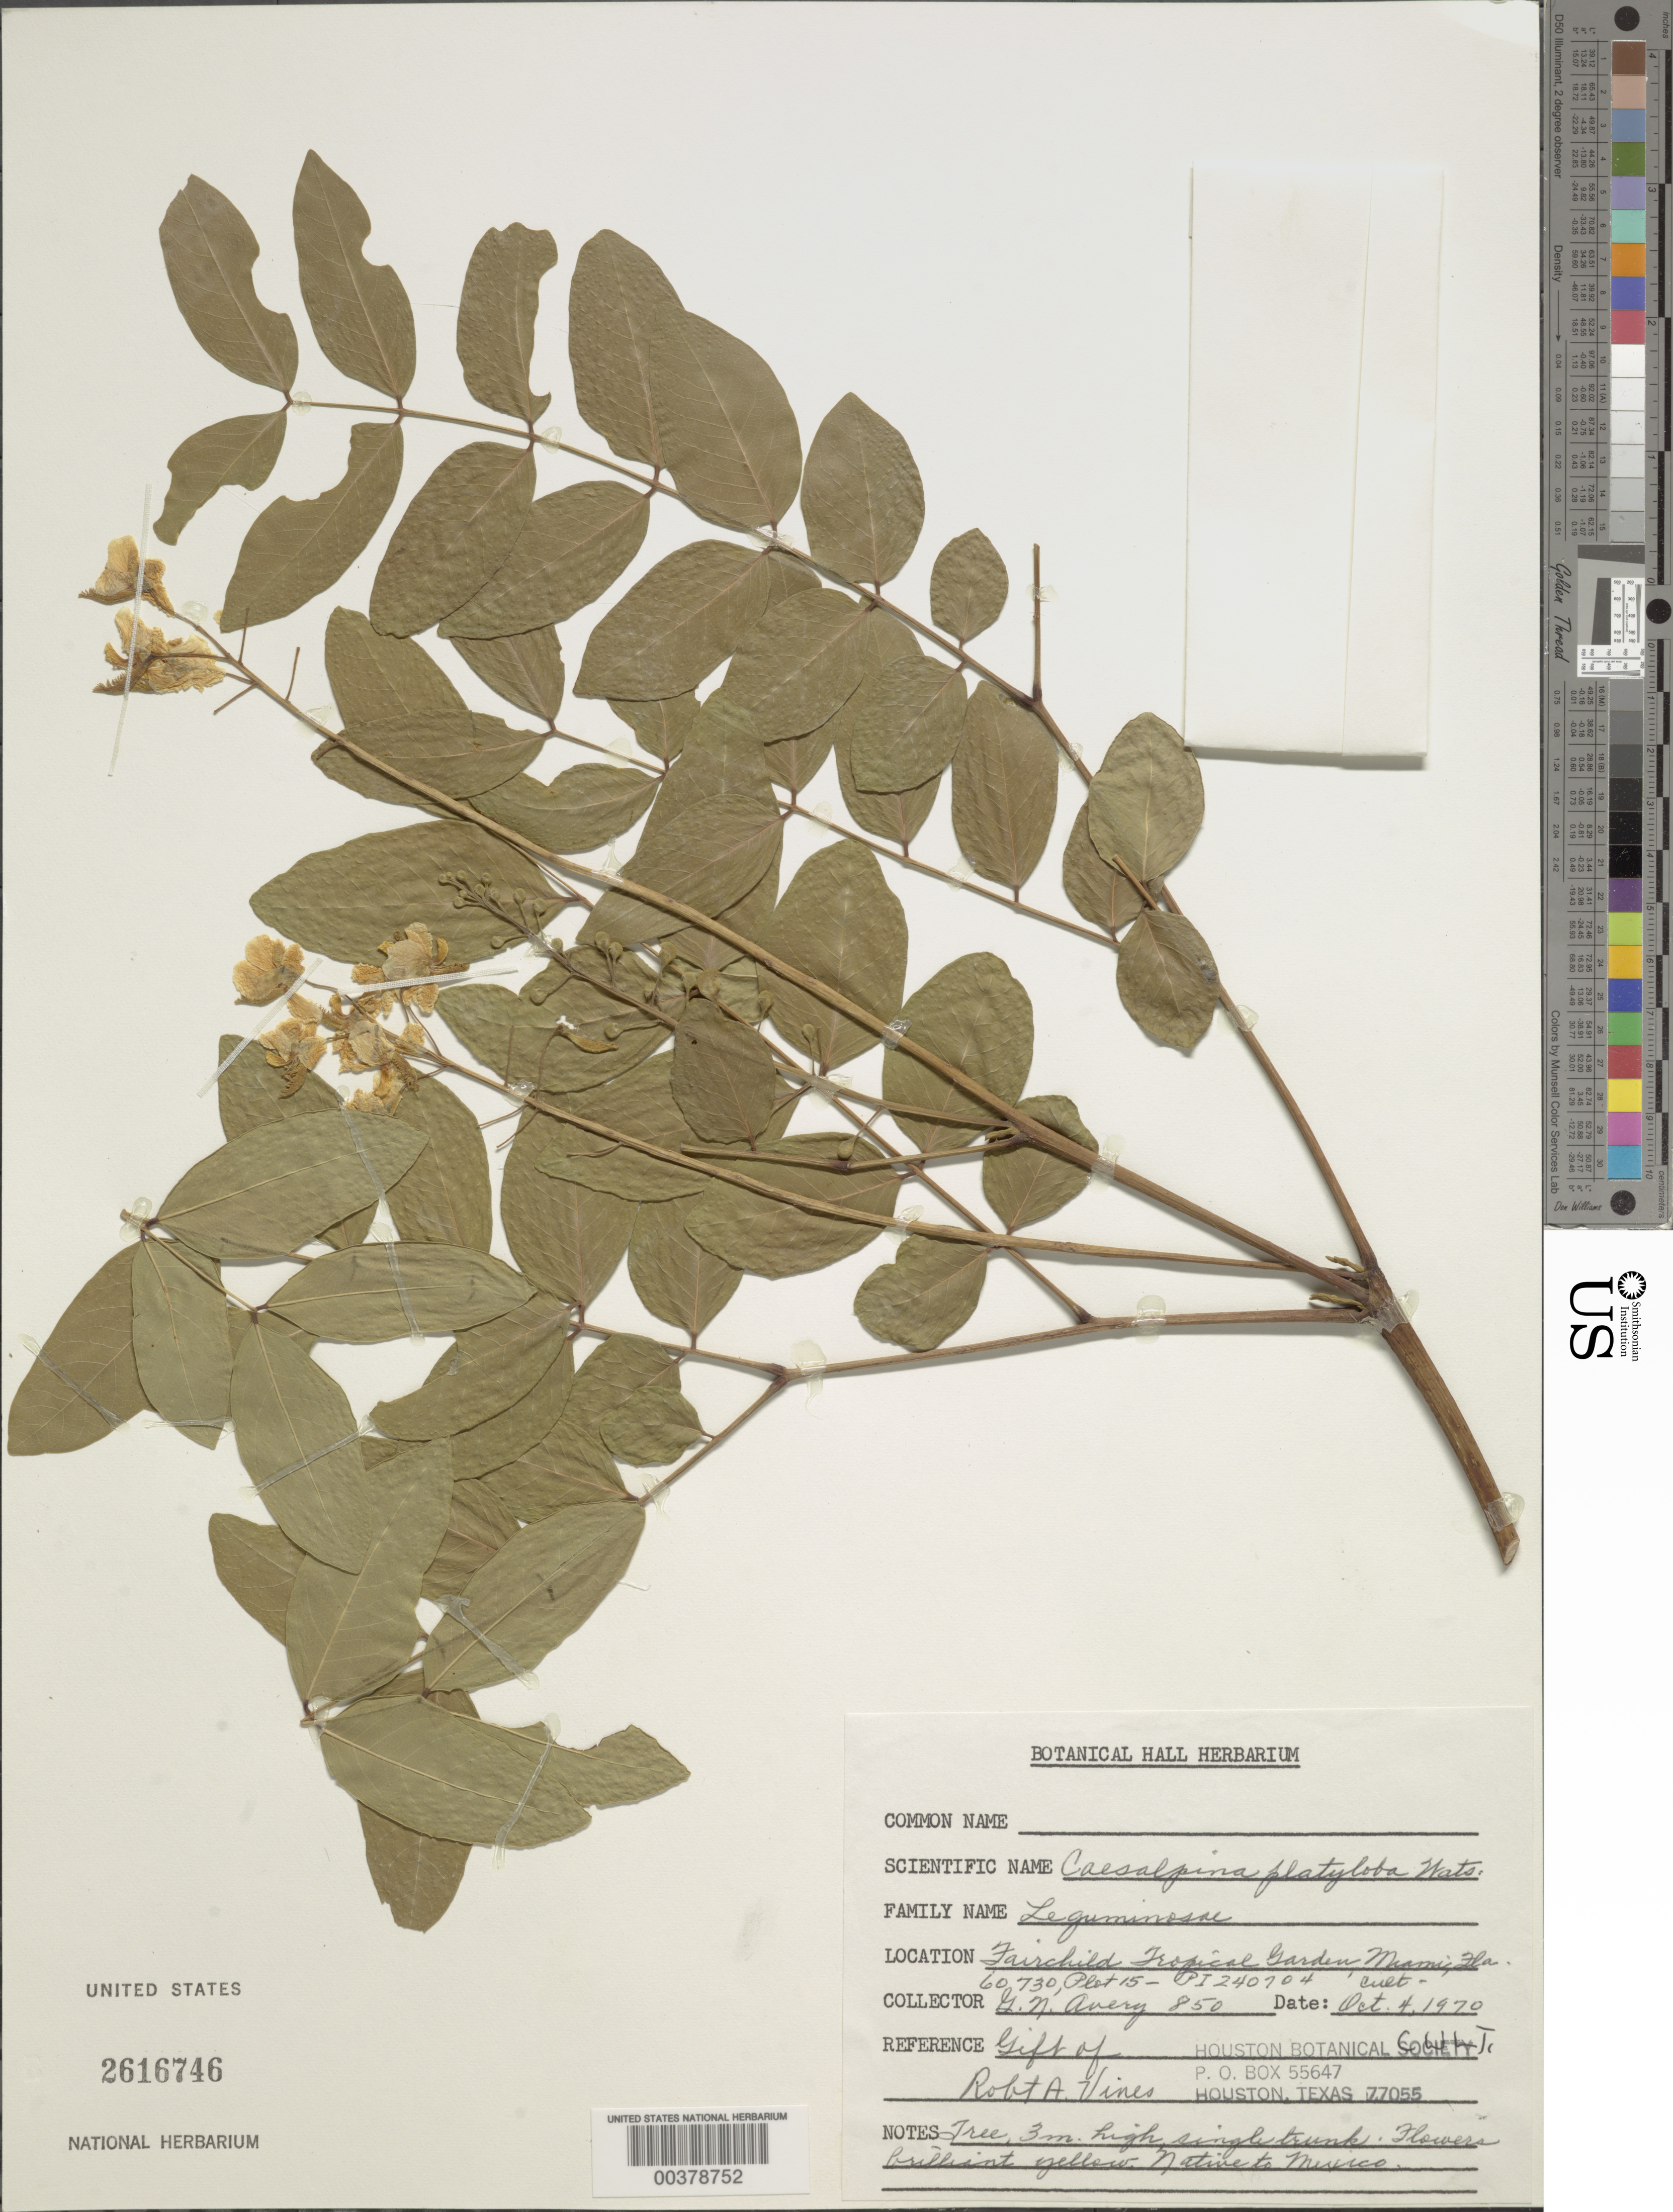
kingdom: Plantae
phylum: Tracheophyta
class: Magnoliopsida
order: Fabales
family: Fabaceae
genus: Coulteria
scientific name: Coulteria platyloba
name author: (S. Watson) N. Zamora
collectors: J. N. Rose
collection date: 1969-09-27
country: United States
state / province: Florida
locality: Coconut Grove, former home of David Fairchild, the Kampong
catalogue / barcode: US 2616746